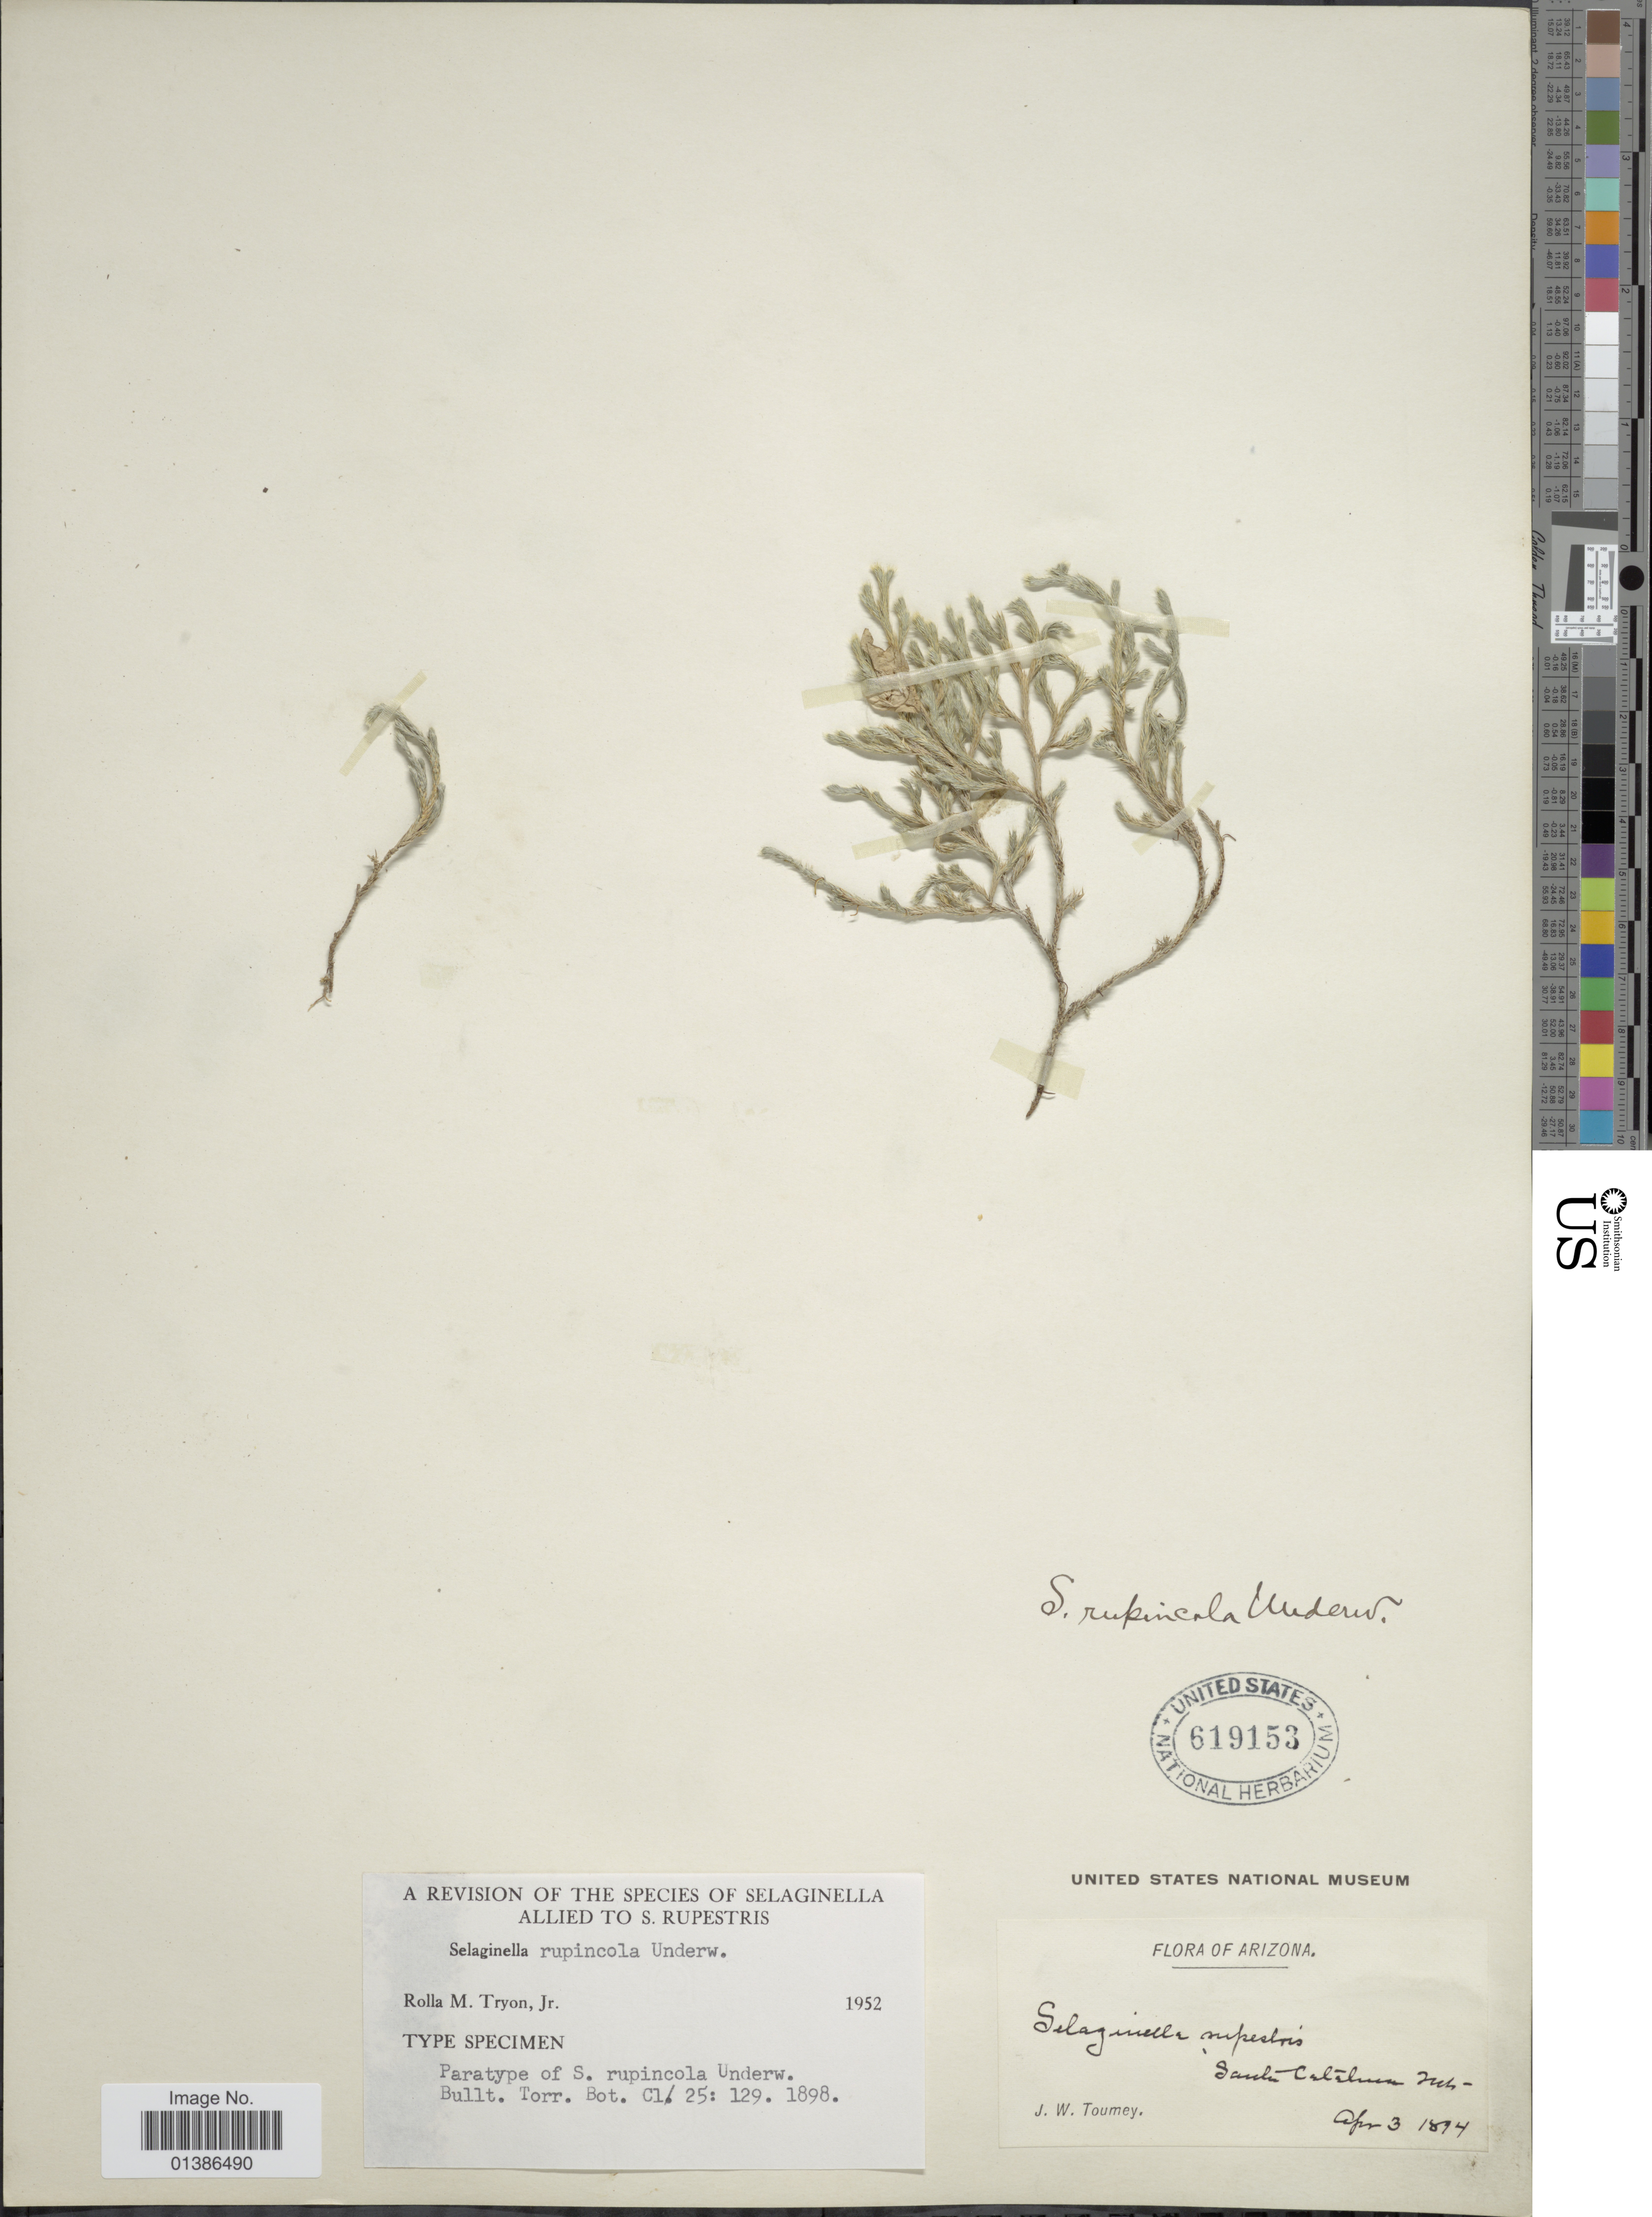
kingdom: Plantae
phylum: Tracheophyta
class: Lycopodiopsida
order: Selaginellales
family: Selaginellaceae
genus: Selaginella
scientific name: Selaginella rupincola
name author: Underw.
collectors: J. W. Toumey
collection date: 1894-04-03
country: United States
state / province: Arizona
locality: Santa Catalina Mts.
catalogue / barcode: US 619153